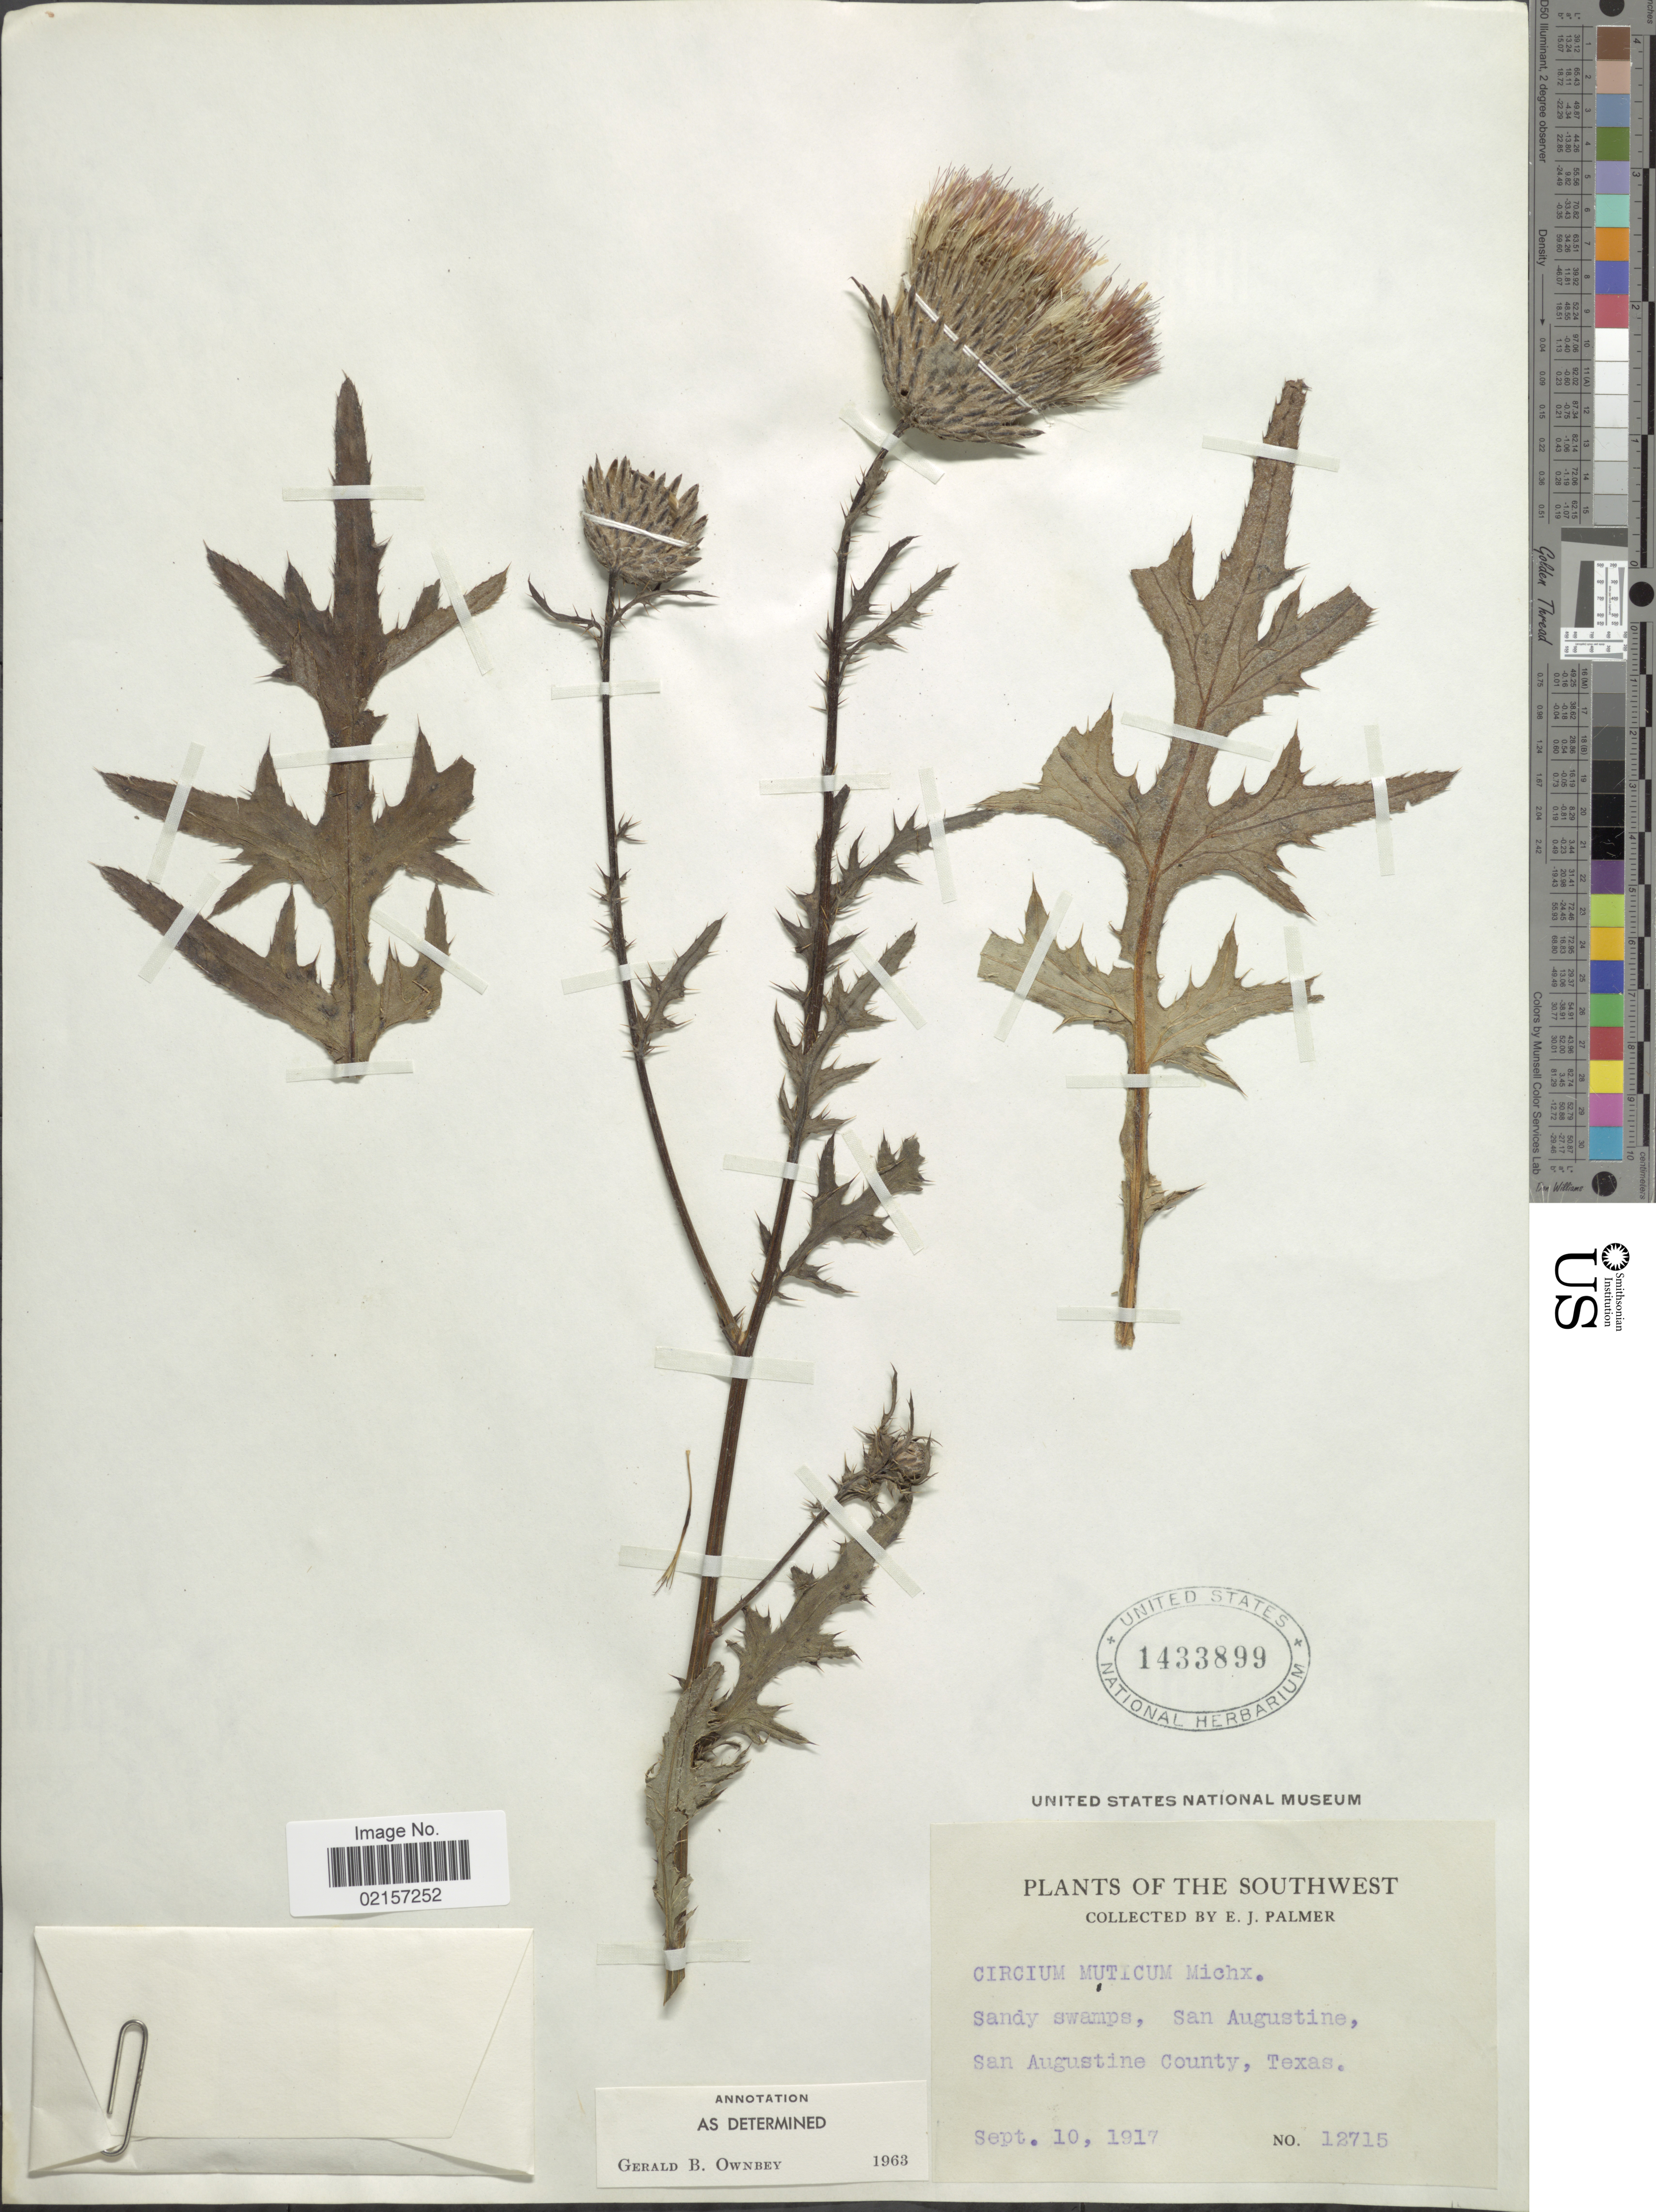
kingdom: Plantae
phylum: Tracheophyta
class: Magnoliopsida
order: Asterales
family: Asteraceae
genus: Cirsium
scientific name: Cirsium muticum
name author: Michx.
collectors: E. J. Palmer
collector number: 12715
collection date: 1917-09-10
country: United States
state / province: Texas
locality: Southwest, sandy swamps, San Augustine, San Augustine County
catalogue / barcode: US 1433899